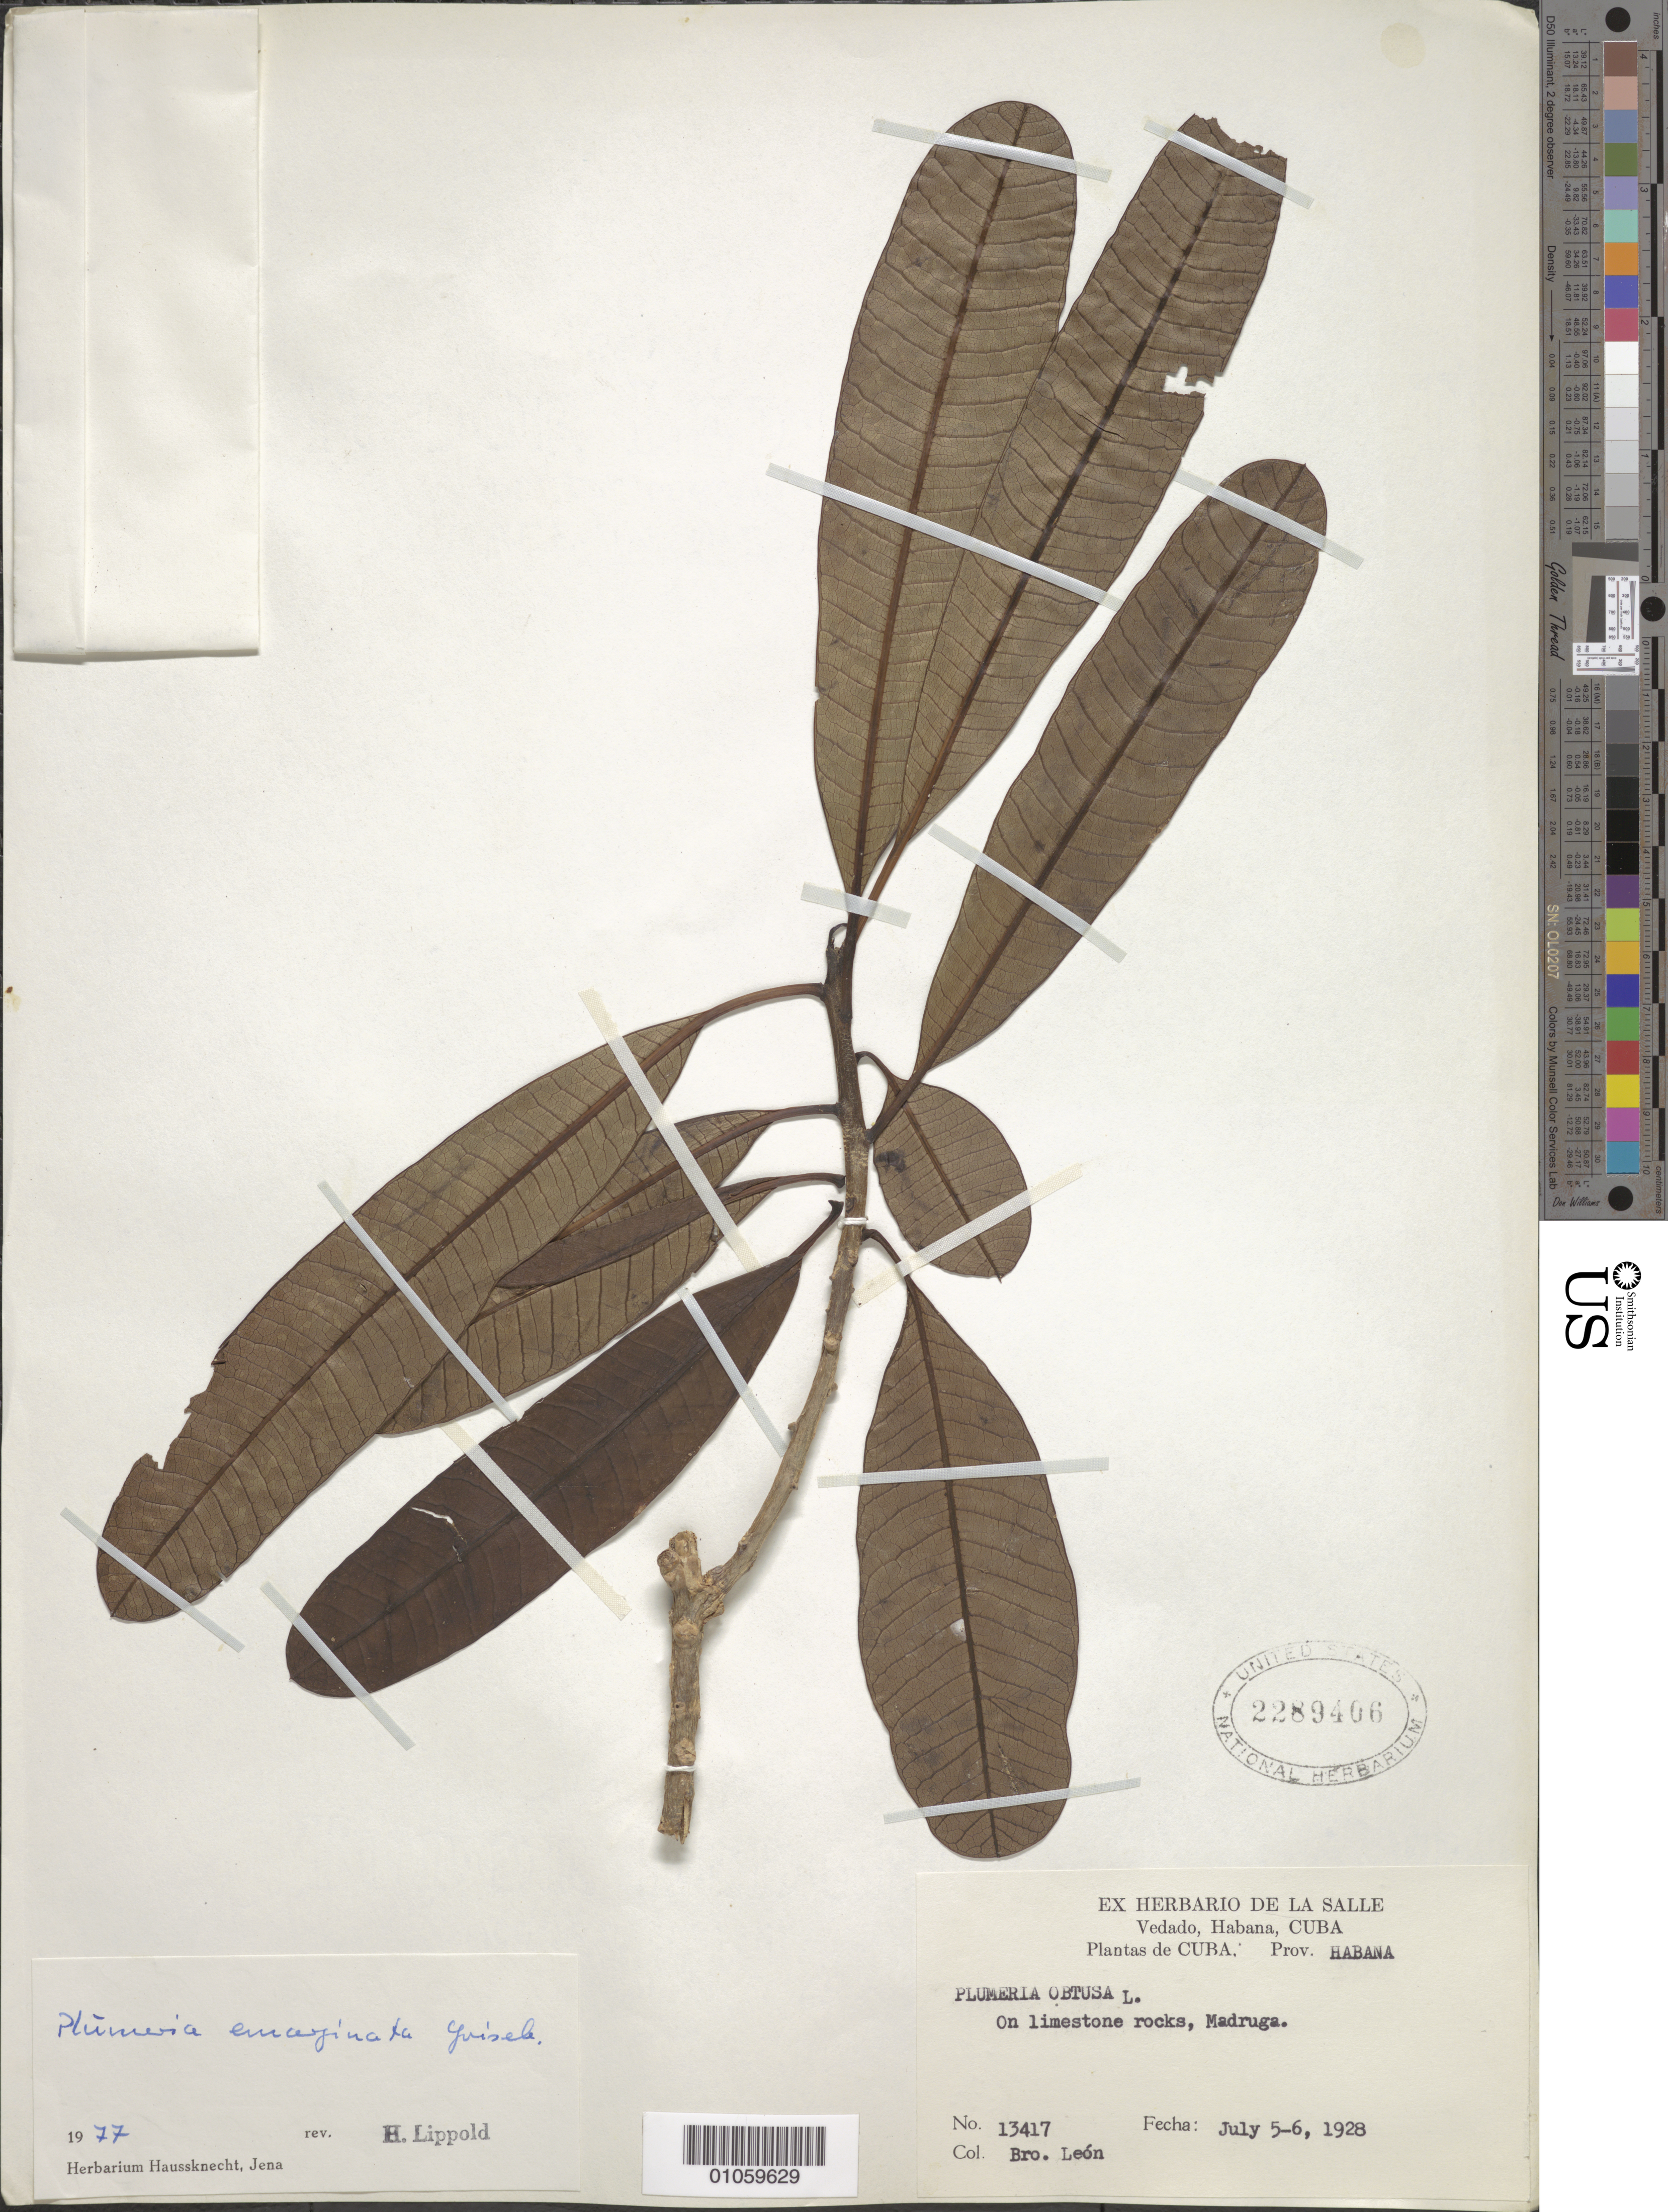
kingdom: Plantae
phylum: Tracheophyta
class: Magnoliopsida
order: Gentianales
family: Apocynaceae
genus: Plumeria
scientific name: Plumeria emarginata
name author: Griseb.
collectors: Bro. León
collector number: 13417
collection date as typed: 05 Jul 1928 to 06 Jul 1928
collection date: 1928-07-05/1928-07-06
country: Cuba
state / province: La Habana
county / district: Madruga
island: Cuba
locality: Madruga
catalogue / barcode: US 2289406